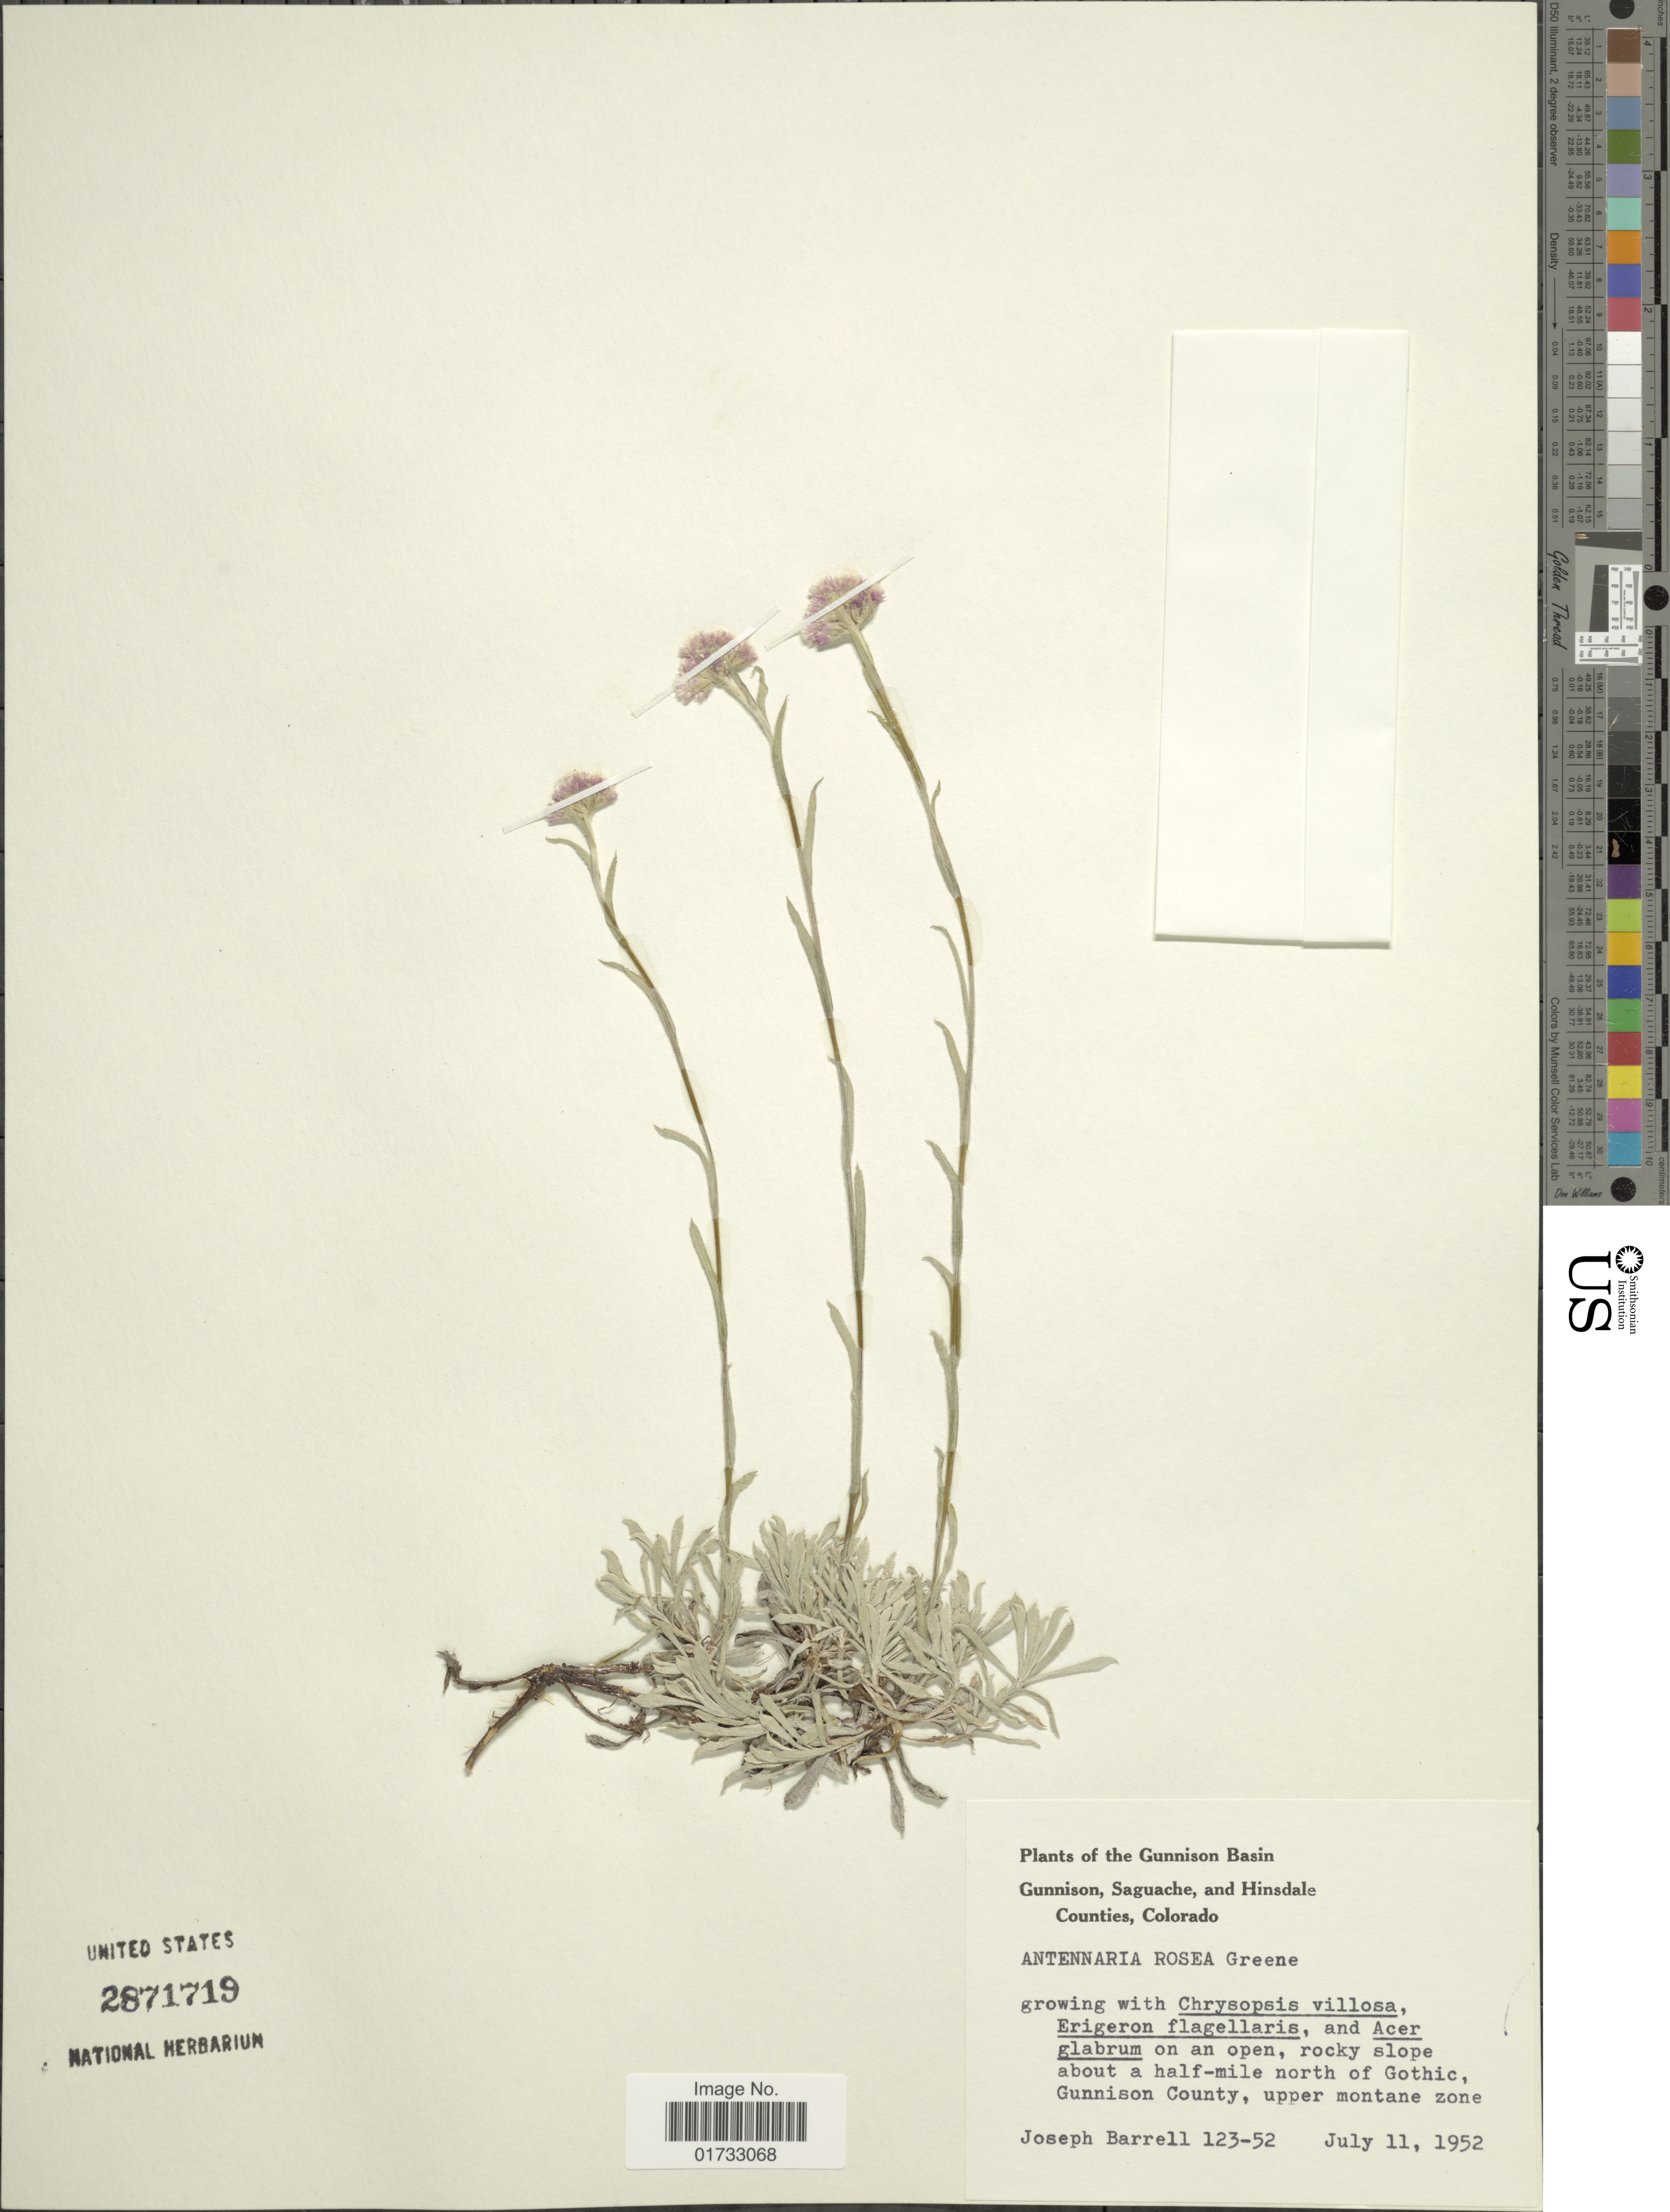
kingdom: Plantae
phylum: Tracheophyta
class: Magnoliopsida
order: Asterales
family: Asteraceae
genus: Antennaria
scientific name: Antennaria rosea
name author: Greene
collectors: J. Barrell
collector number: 123-52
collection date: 1952-07-11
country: United States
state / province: Colorado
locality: Gunnison Basin, about a half- mile north of Gothic, Gunnison County, upper montane zone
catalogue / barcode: US 2871719